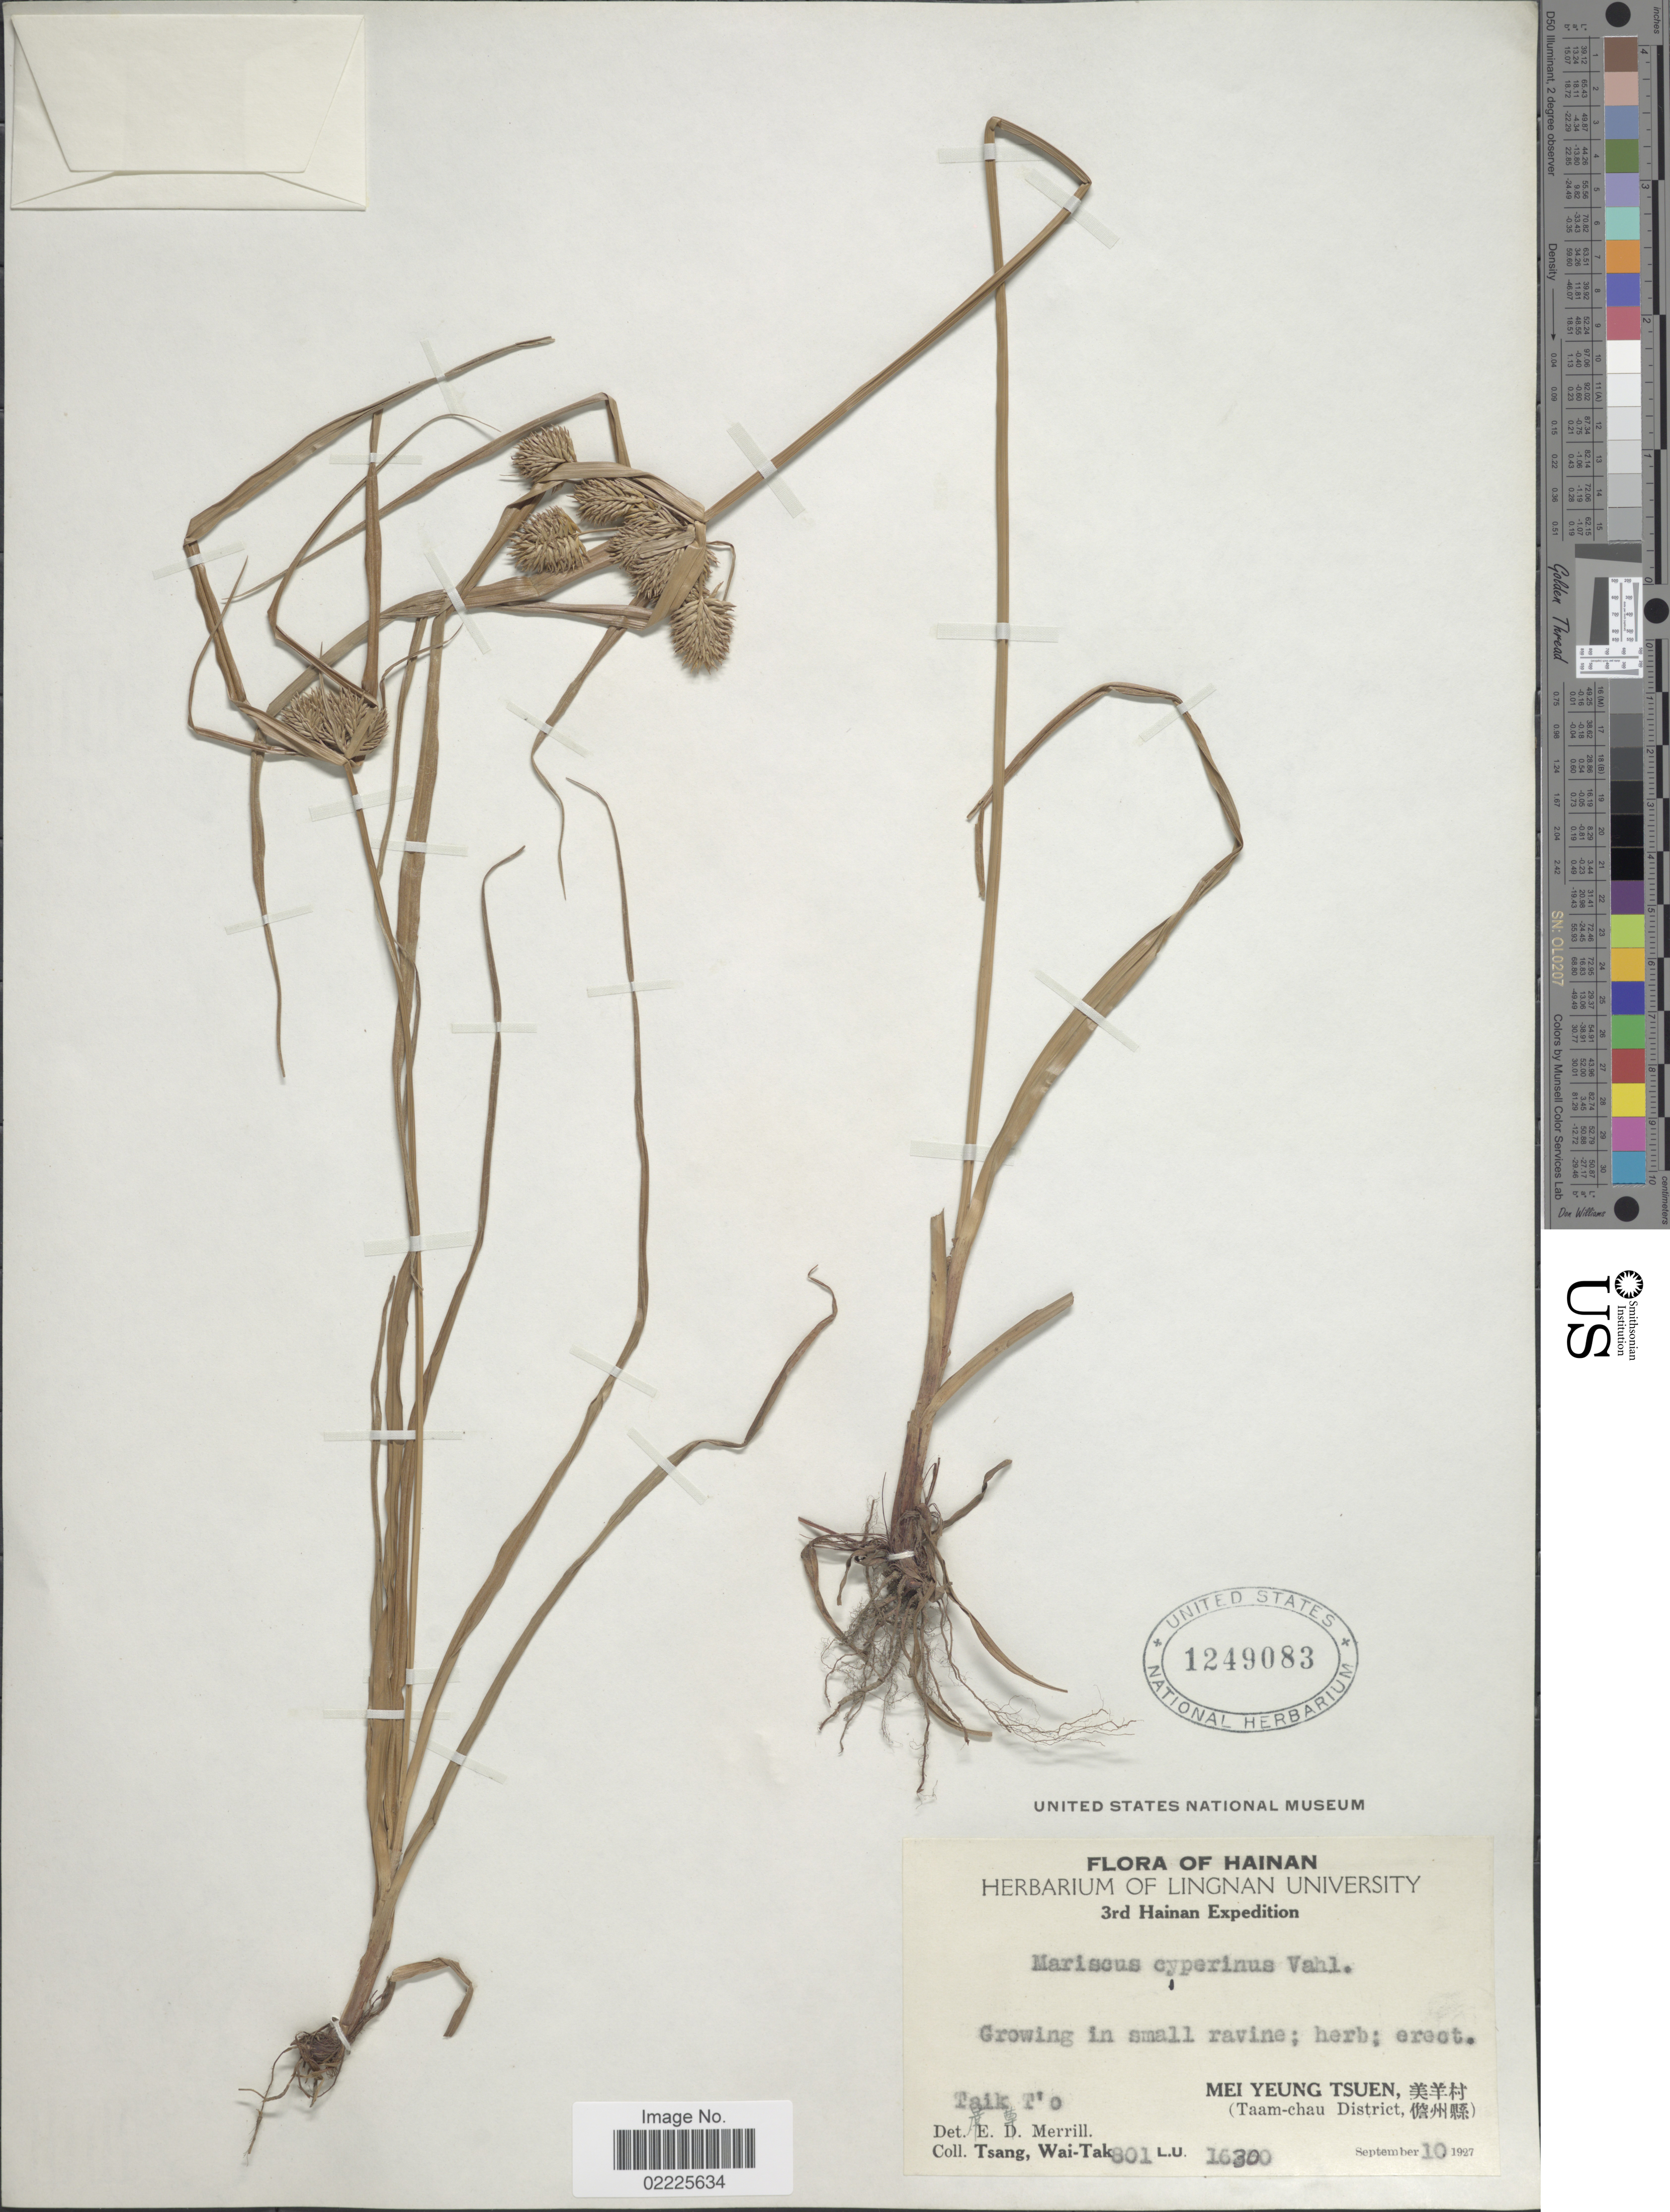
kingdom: Plantae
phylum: Tracheophyta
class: Liliopsida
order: Poales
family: Cyperaceae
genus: Cyperus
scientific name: Cyperus cyperinus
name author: (Retz.) Valck. Sur.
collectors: W. T. Tsang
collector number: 801/L.U. 16300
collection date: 1927-09-10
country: China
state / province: Hainan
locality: In small ravine, Taik T'o, Mei Yeung Tsuen (Taam-chau District).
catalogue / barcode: US 1249083